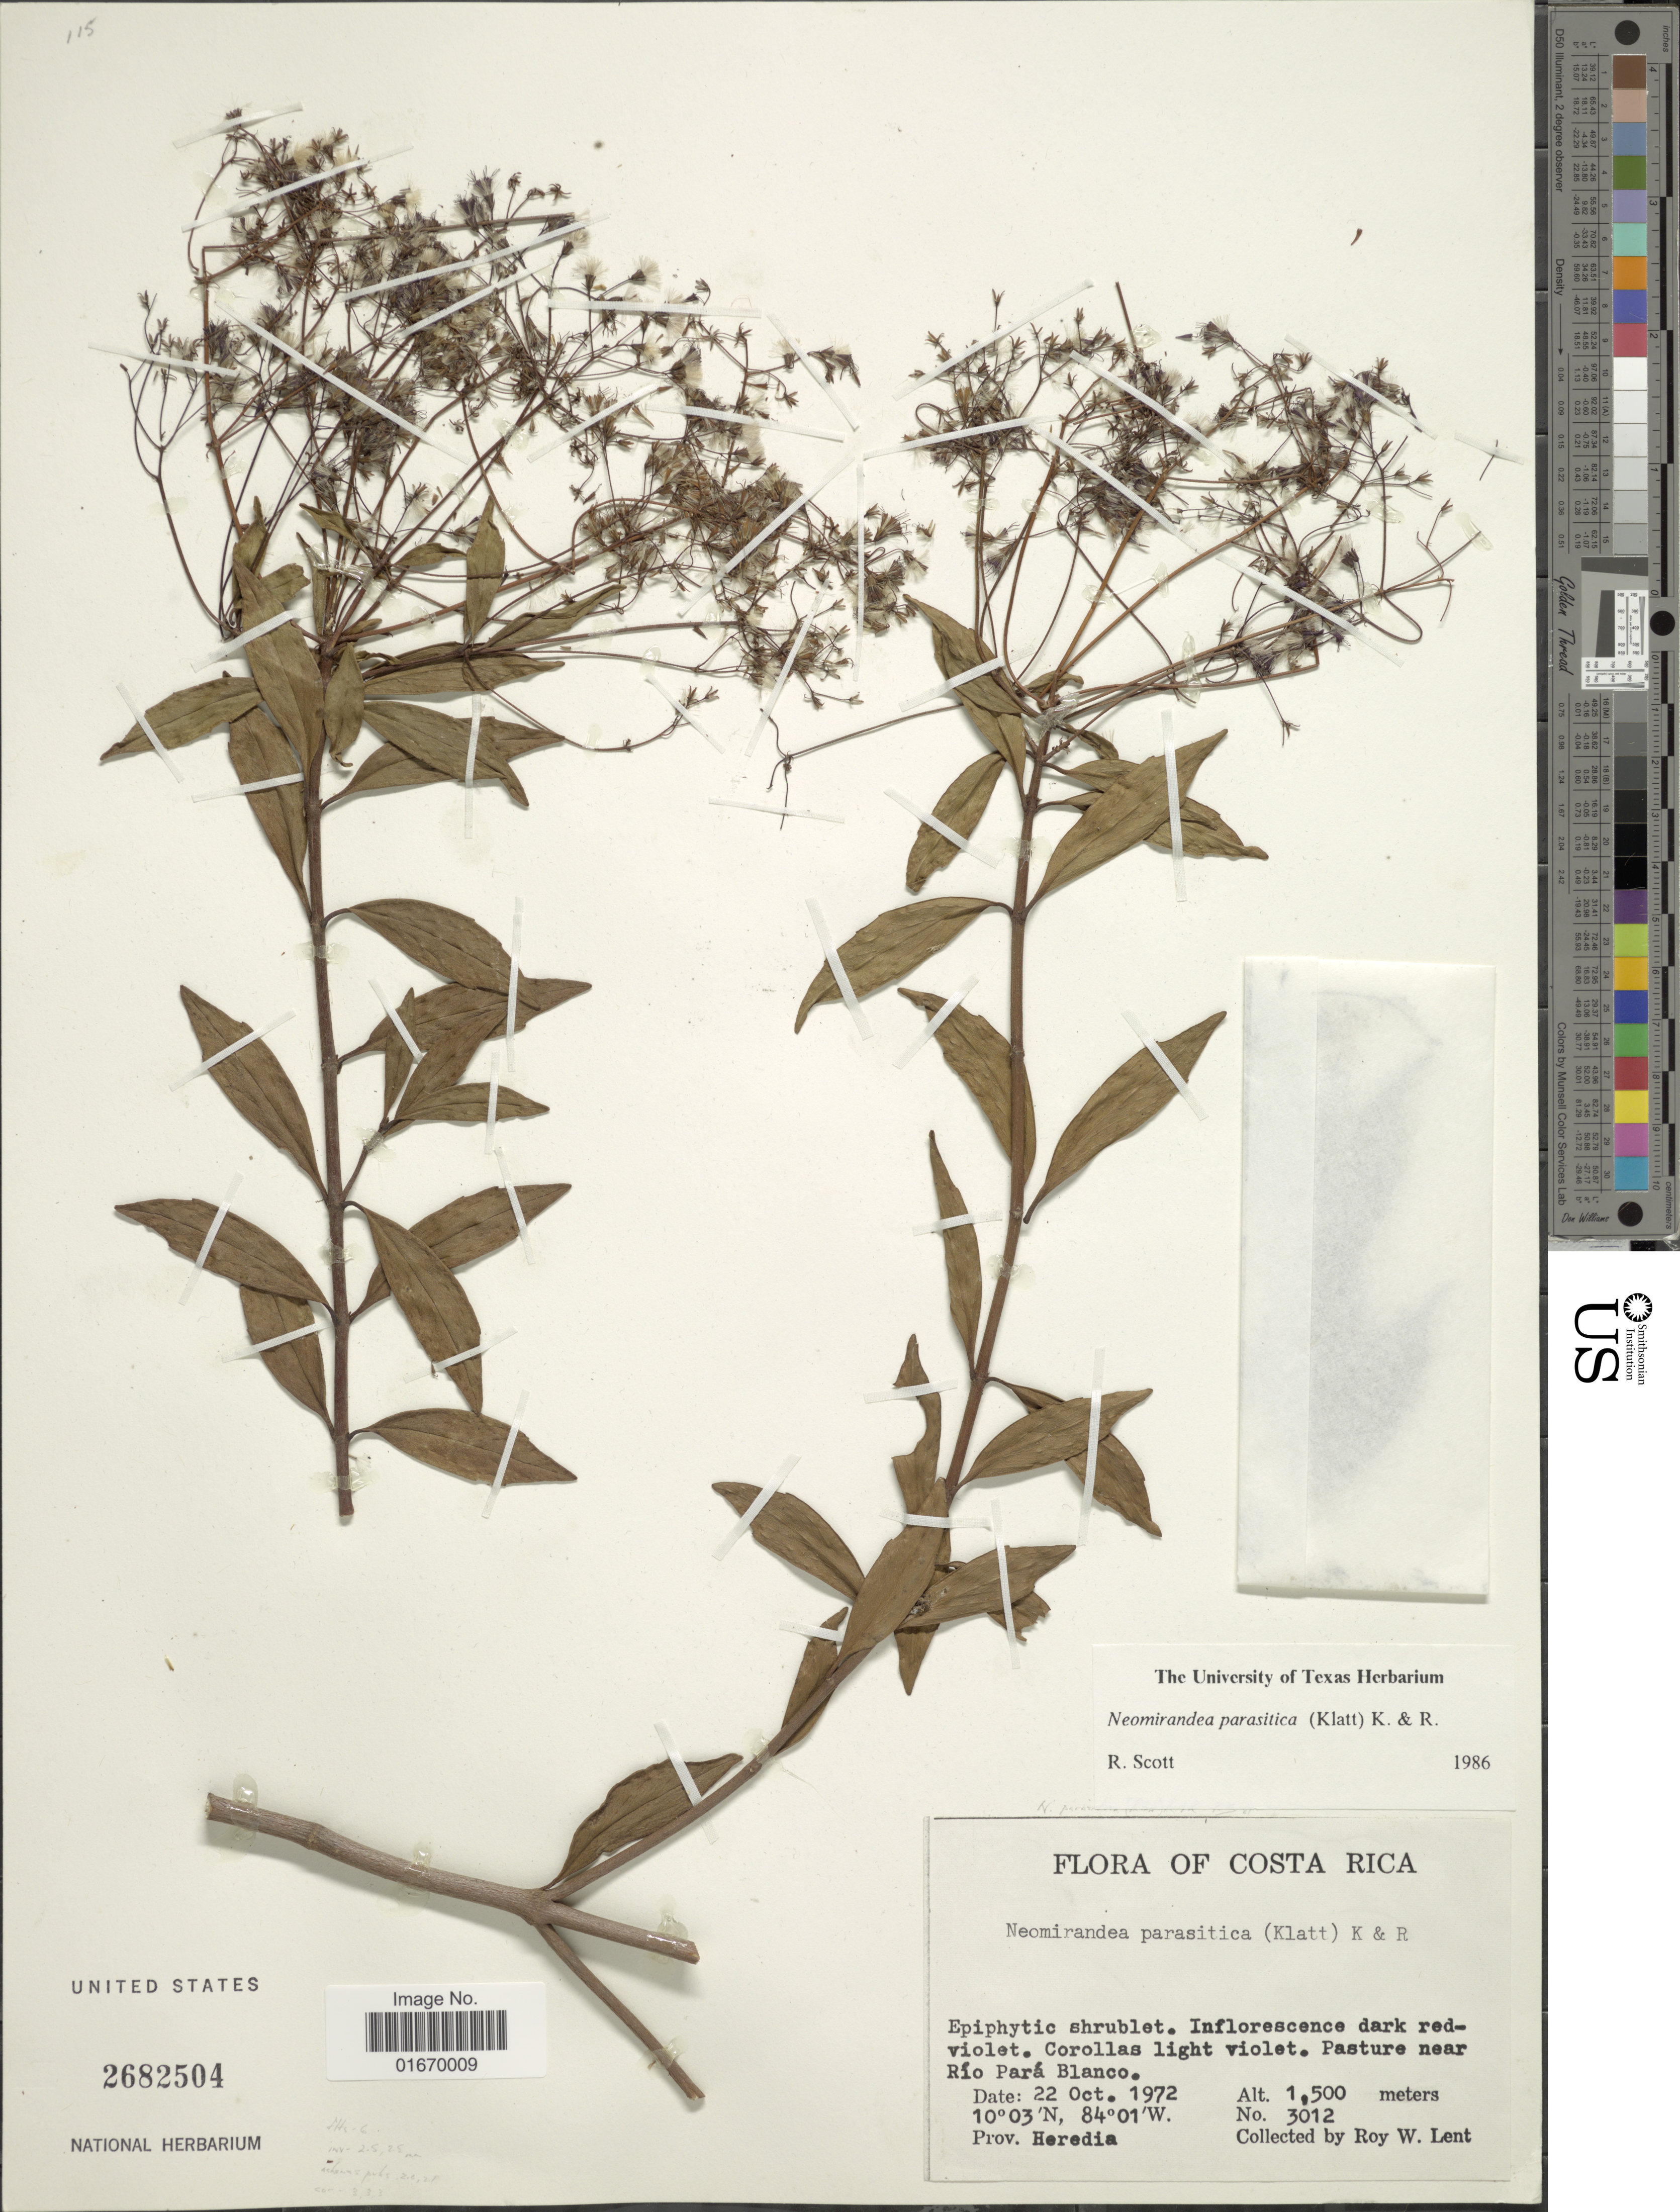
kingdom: Plantae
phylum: Tracheophyta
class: Magnoliopsida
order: Asterales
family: Asteraceae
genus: Neomirandea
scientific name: Neomirandea parasitica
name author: (Klatt) R.M. King & H. Rob.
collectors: R. W. Lent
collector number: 3012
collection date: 1972-10-22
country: Costa Rica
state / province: Heredia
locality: Pasture near Rio Para Blanco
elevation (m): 1500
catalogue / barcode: US 2682504